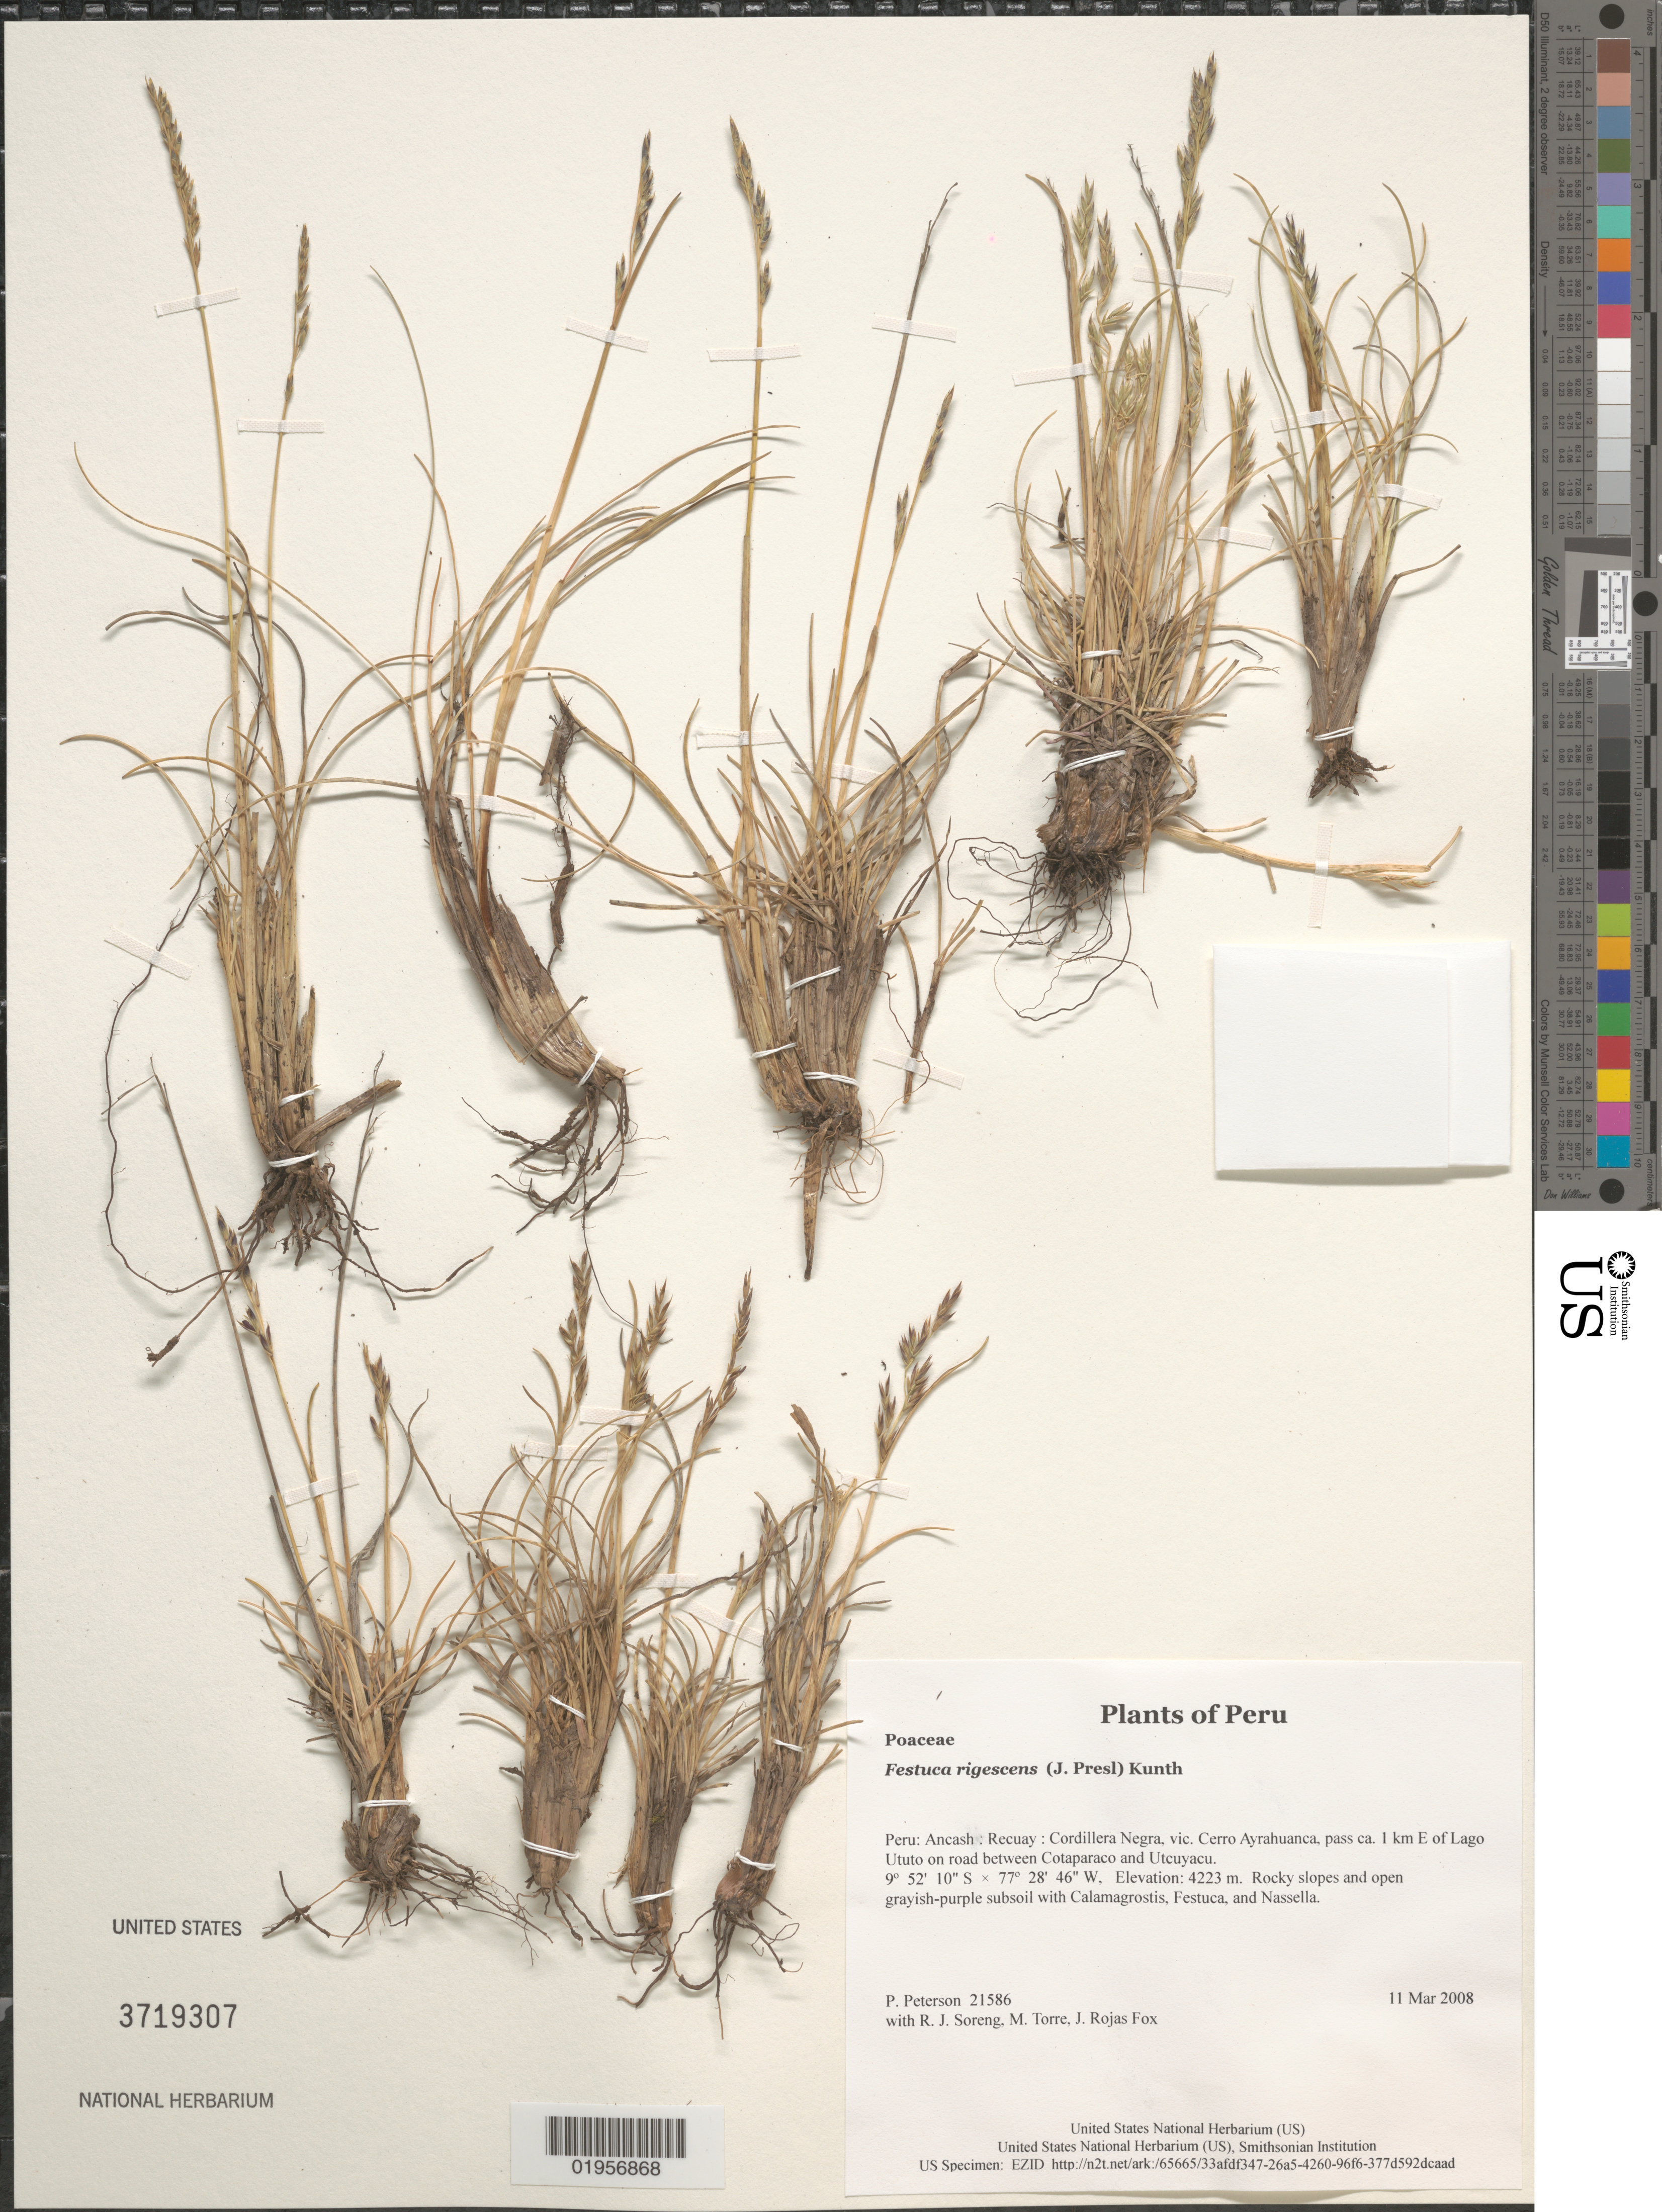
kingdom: Plantae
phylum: Tracheophyta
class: Liliopsida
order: Poales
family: Poaceae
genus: Festuca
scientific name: Festuca rigescens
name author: (J. Presl) Kunth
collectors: P. M. Peterson, R. J. Soreng, M. Torre & J. Rojas Fox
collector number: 21586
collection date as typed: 11 Mar 2008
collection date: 2008-03-11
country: Peru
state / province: Ancash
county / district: Recuay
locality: Cordillera Negra, vic. Cerro Ayrahuanca, pass ca. 1 km E of Lago Ututo on road between Cotaparaco and Utcuyacu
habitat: Rocky slopes and open grayish-purple subsoil with Calamagrostis, Festuca, and Nassella.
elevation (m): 4223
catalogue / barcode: US 3719307